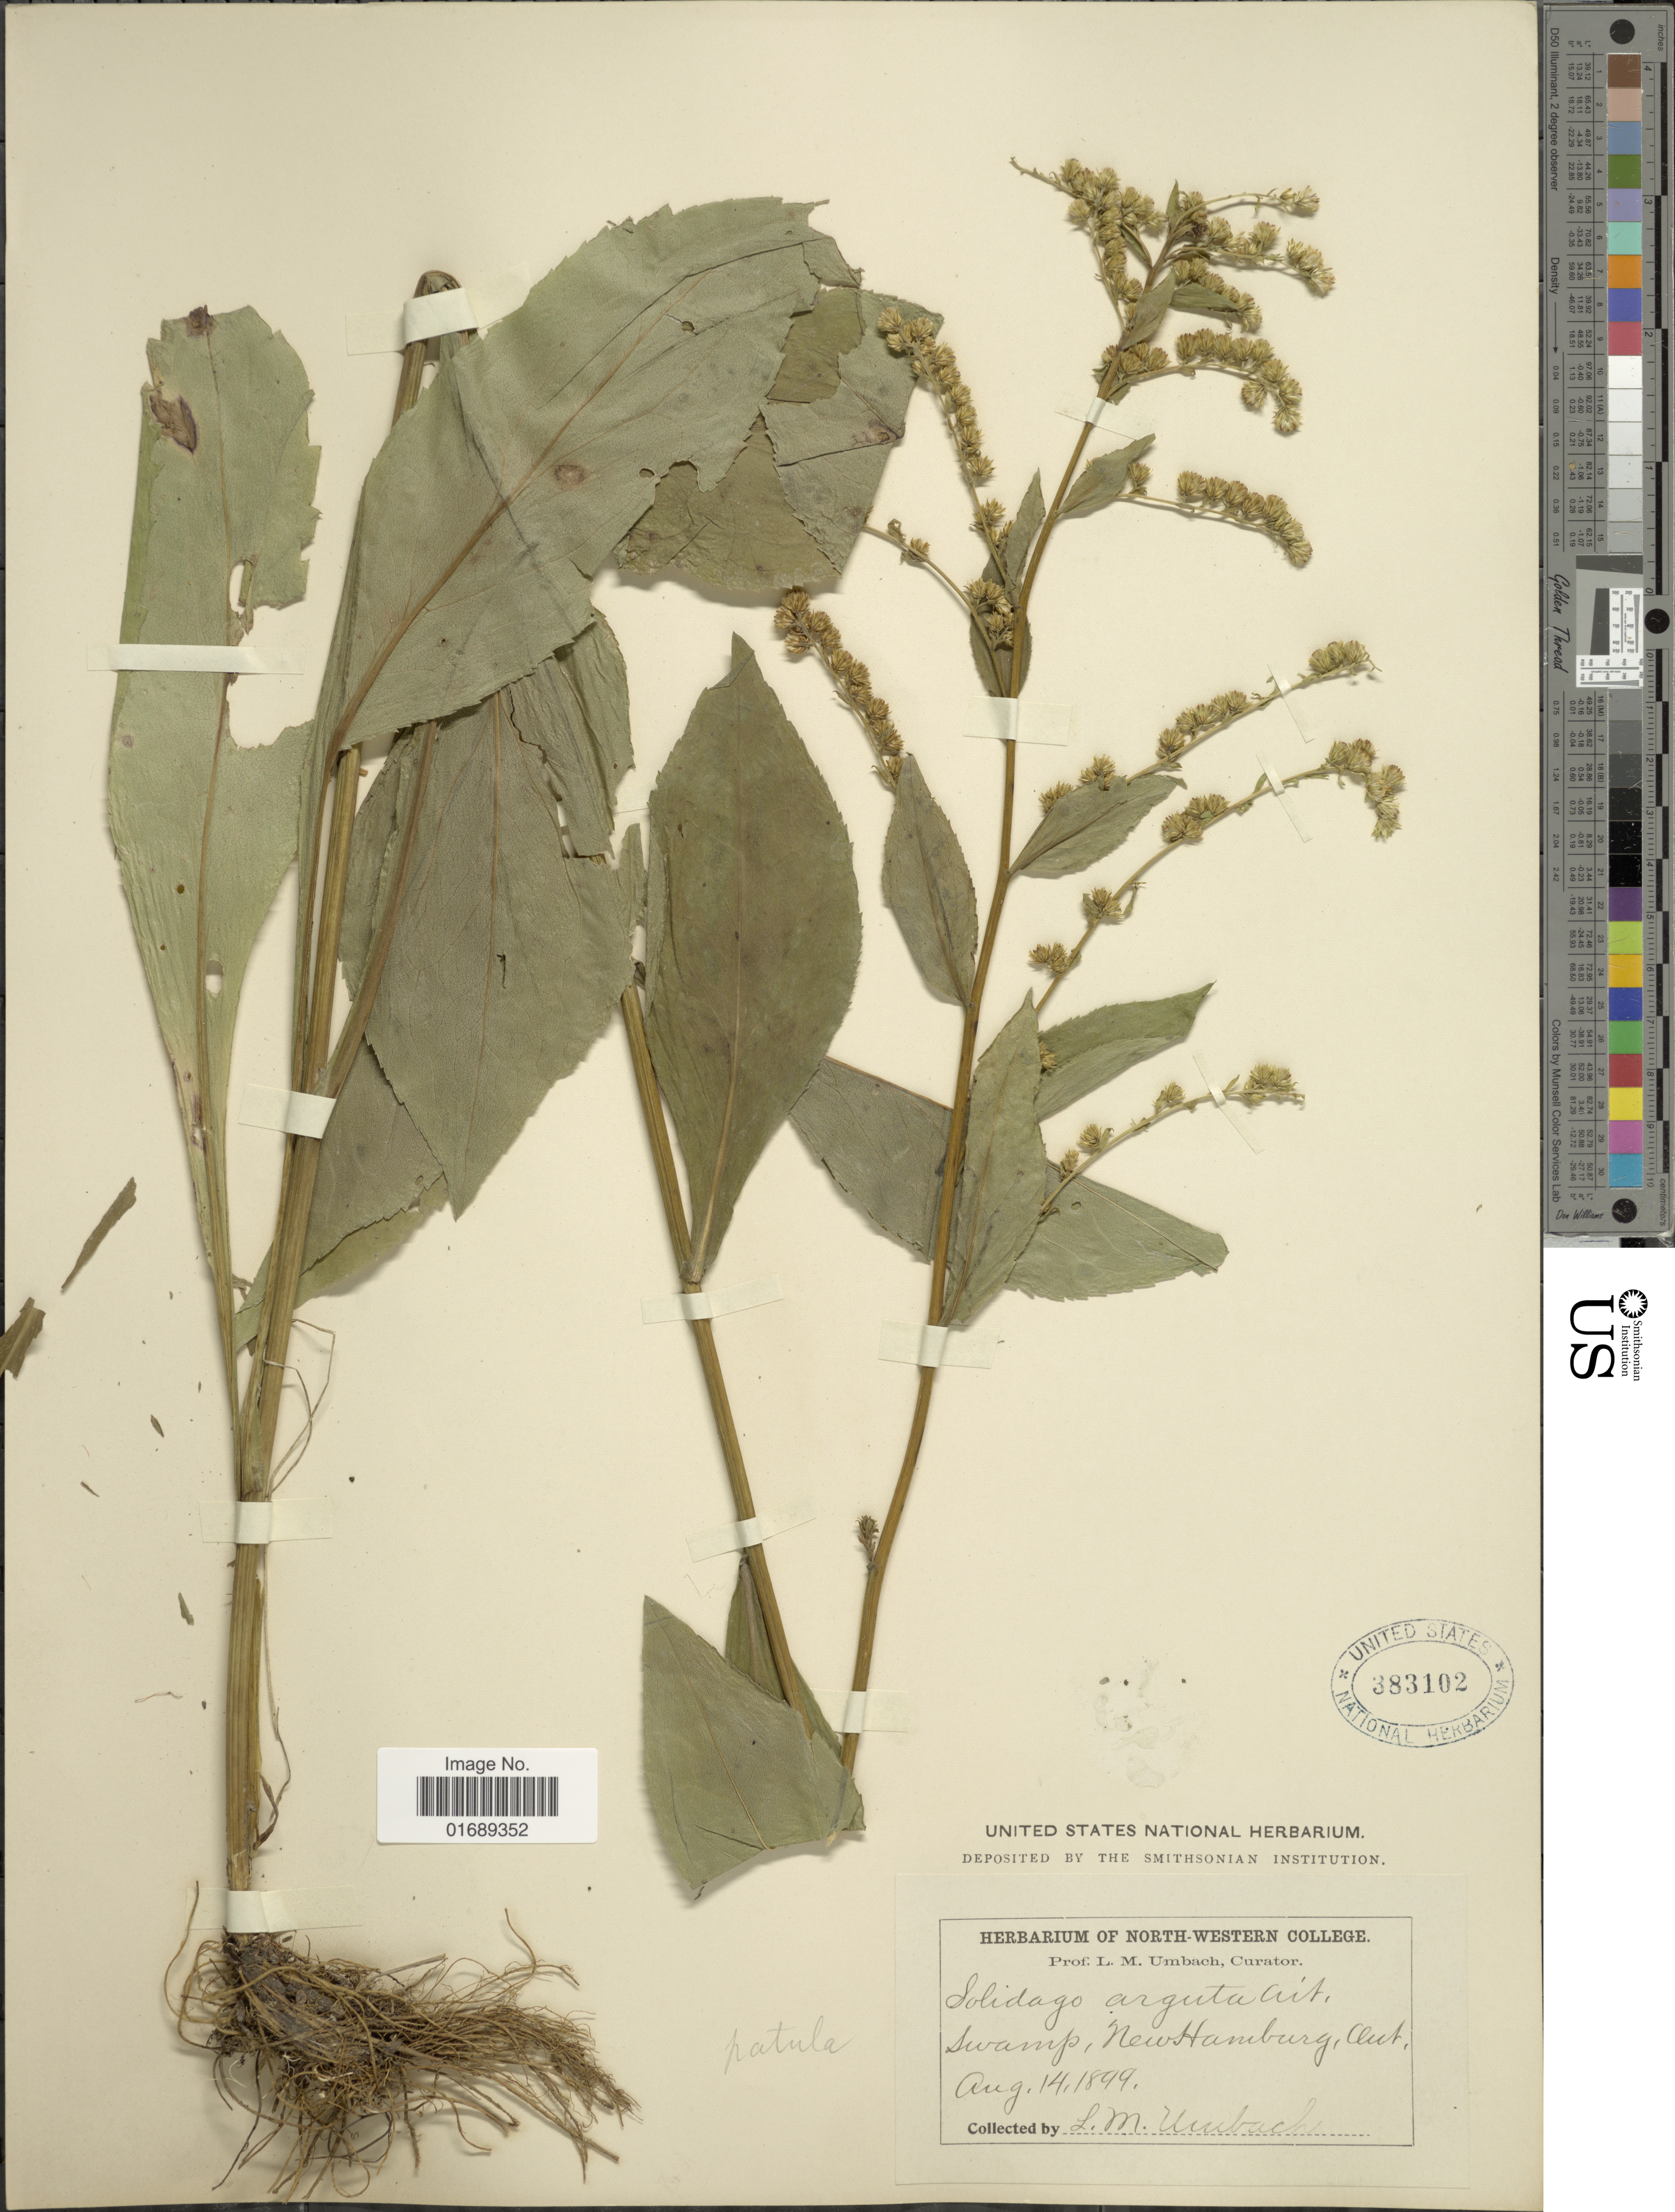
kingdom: Plantae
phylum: Tracheophyta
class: Magnoliopsida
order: Asterales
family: Asteraceae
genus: Solidago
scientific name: Solidago patula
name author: Muhl. ex Willd.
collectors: L. M. Umbach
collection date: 1899-08-14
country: Canada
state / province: Ontario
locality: Swamp, New Hamburg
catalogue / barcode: US 383102